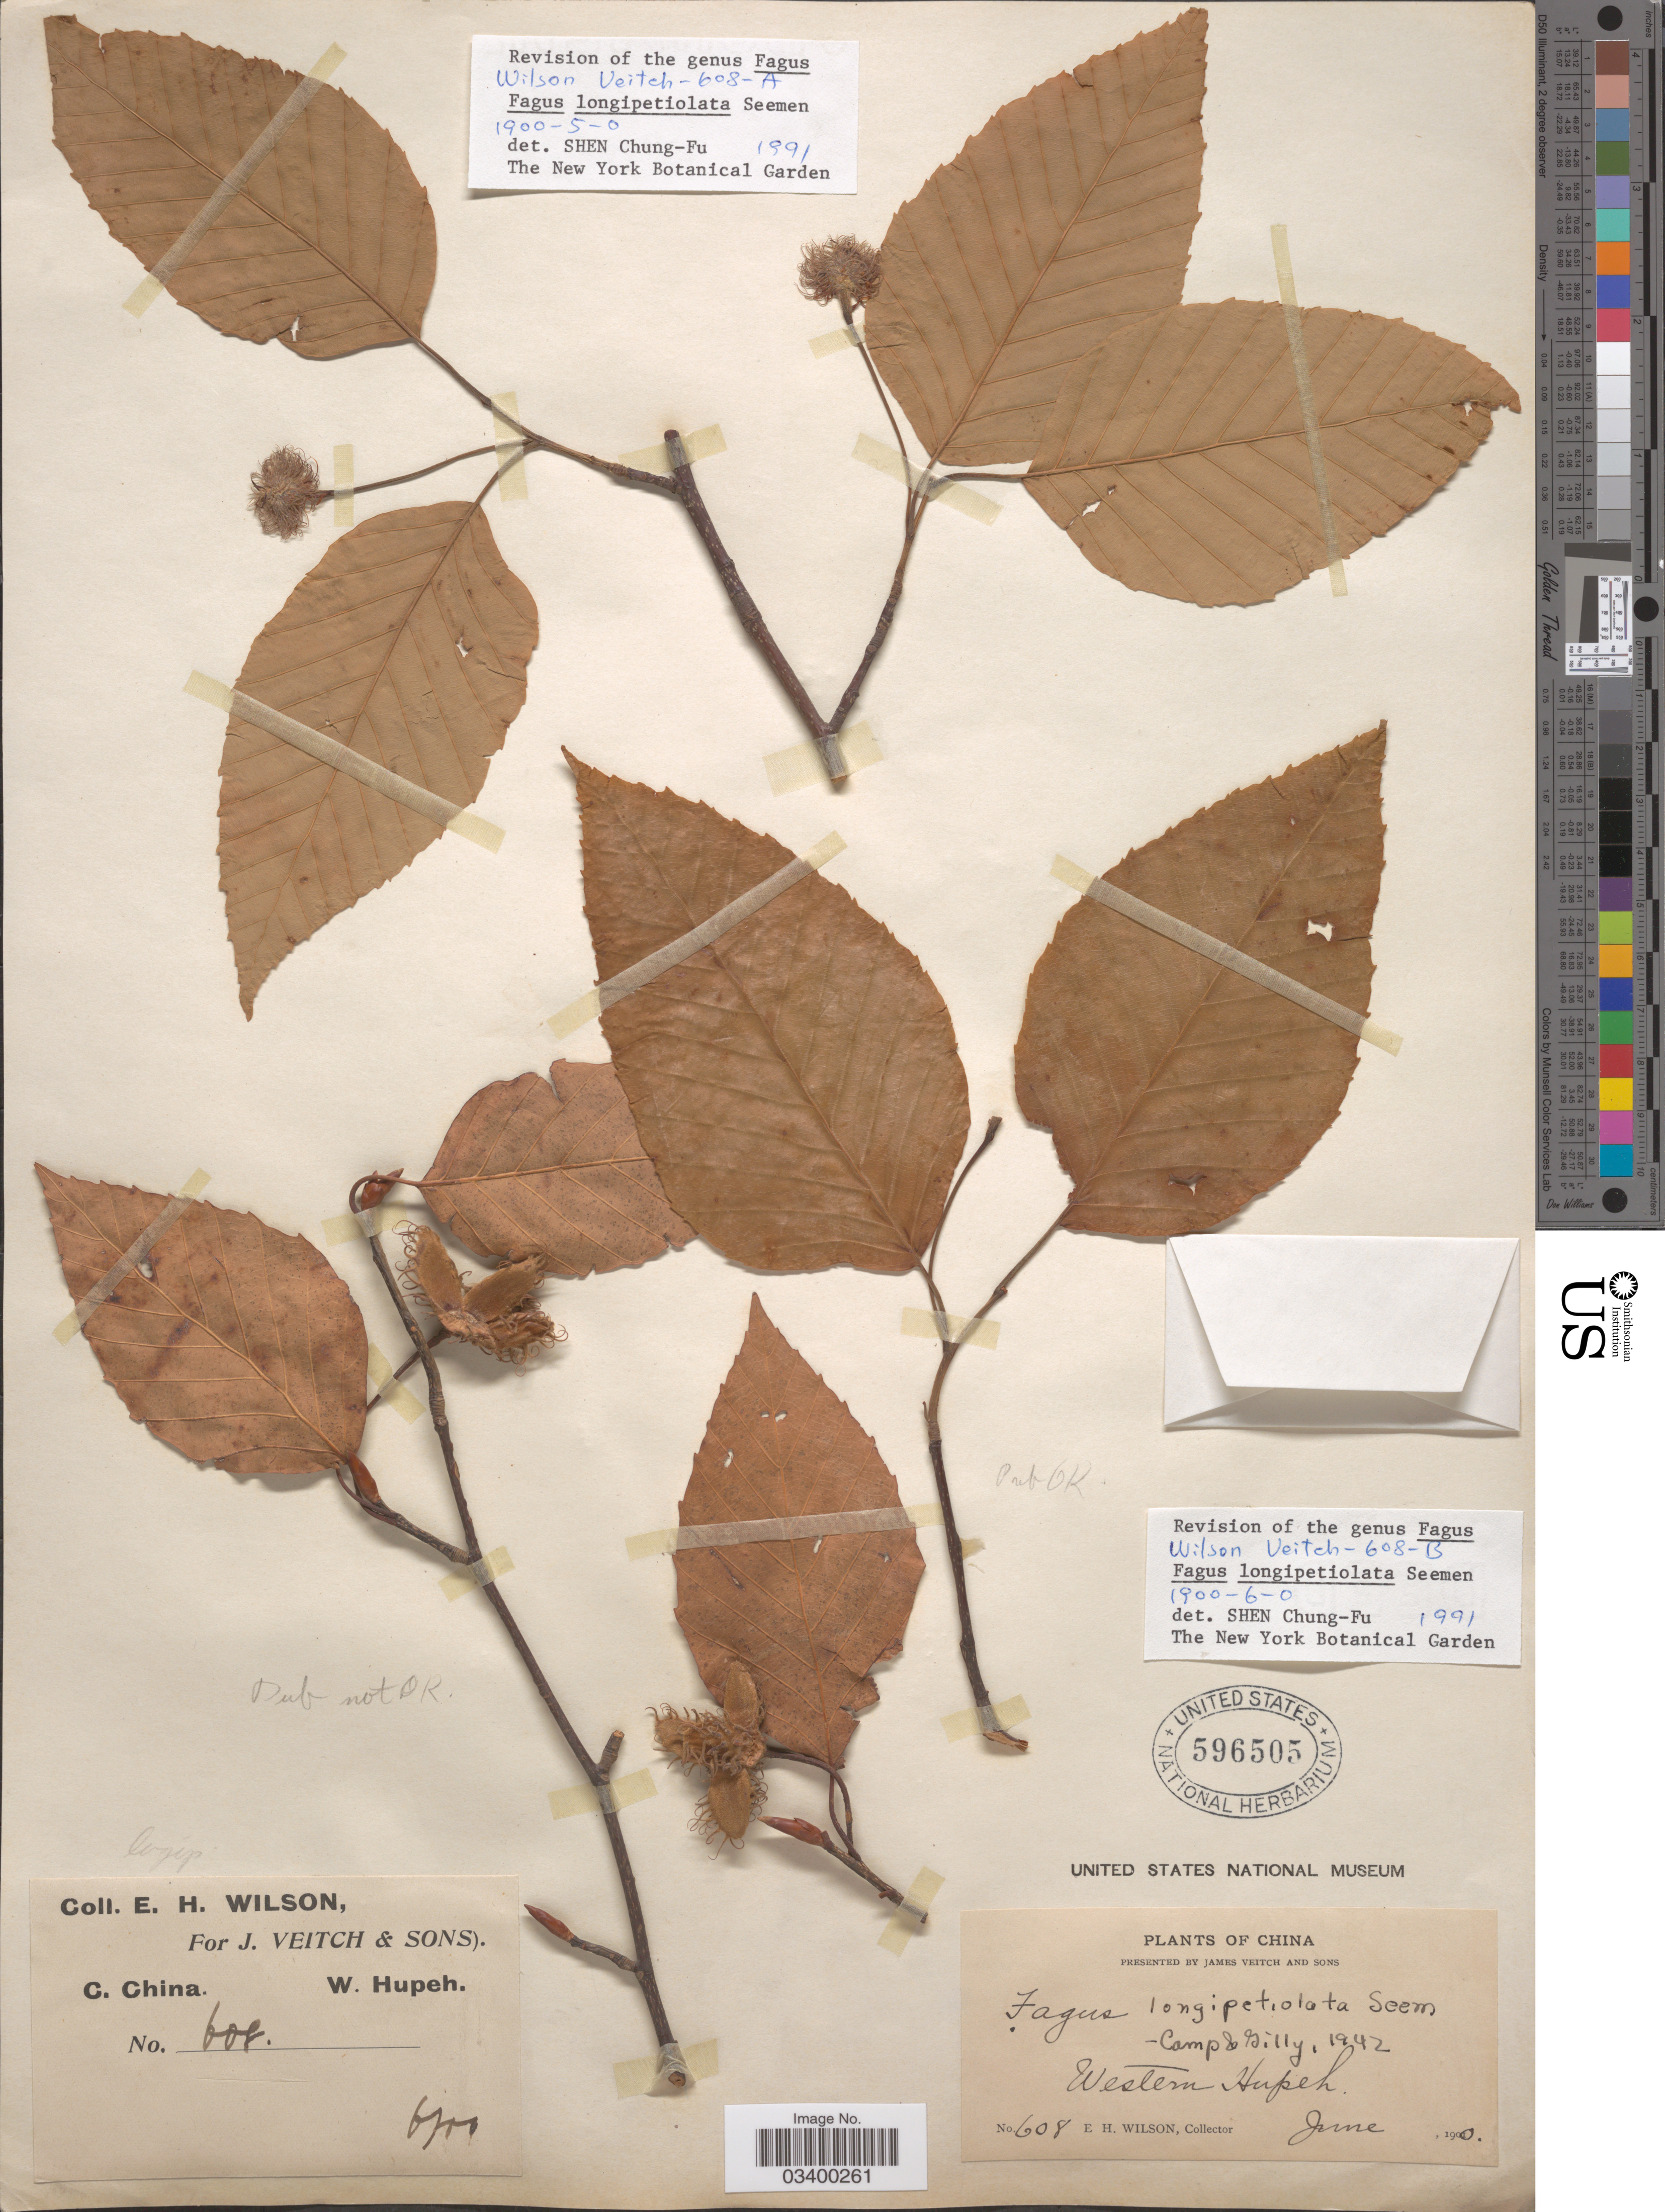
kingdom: Plantae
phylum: Tracheophyta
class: Magnoliopsida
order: Fagales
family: Fagaceae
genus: Fagus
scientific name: Fagus longipetiolata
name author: Seemen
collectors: E. Wilson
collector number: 608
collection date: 1900-06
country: China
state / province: Hubei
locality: C. China. Western Hupeh.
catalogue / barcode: US 596505